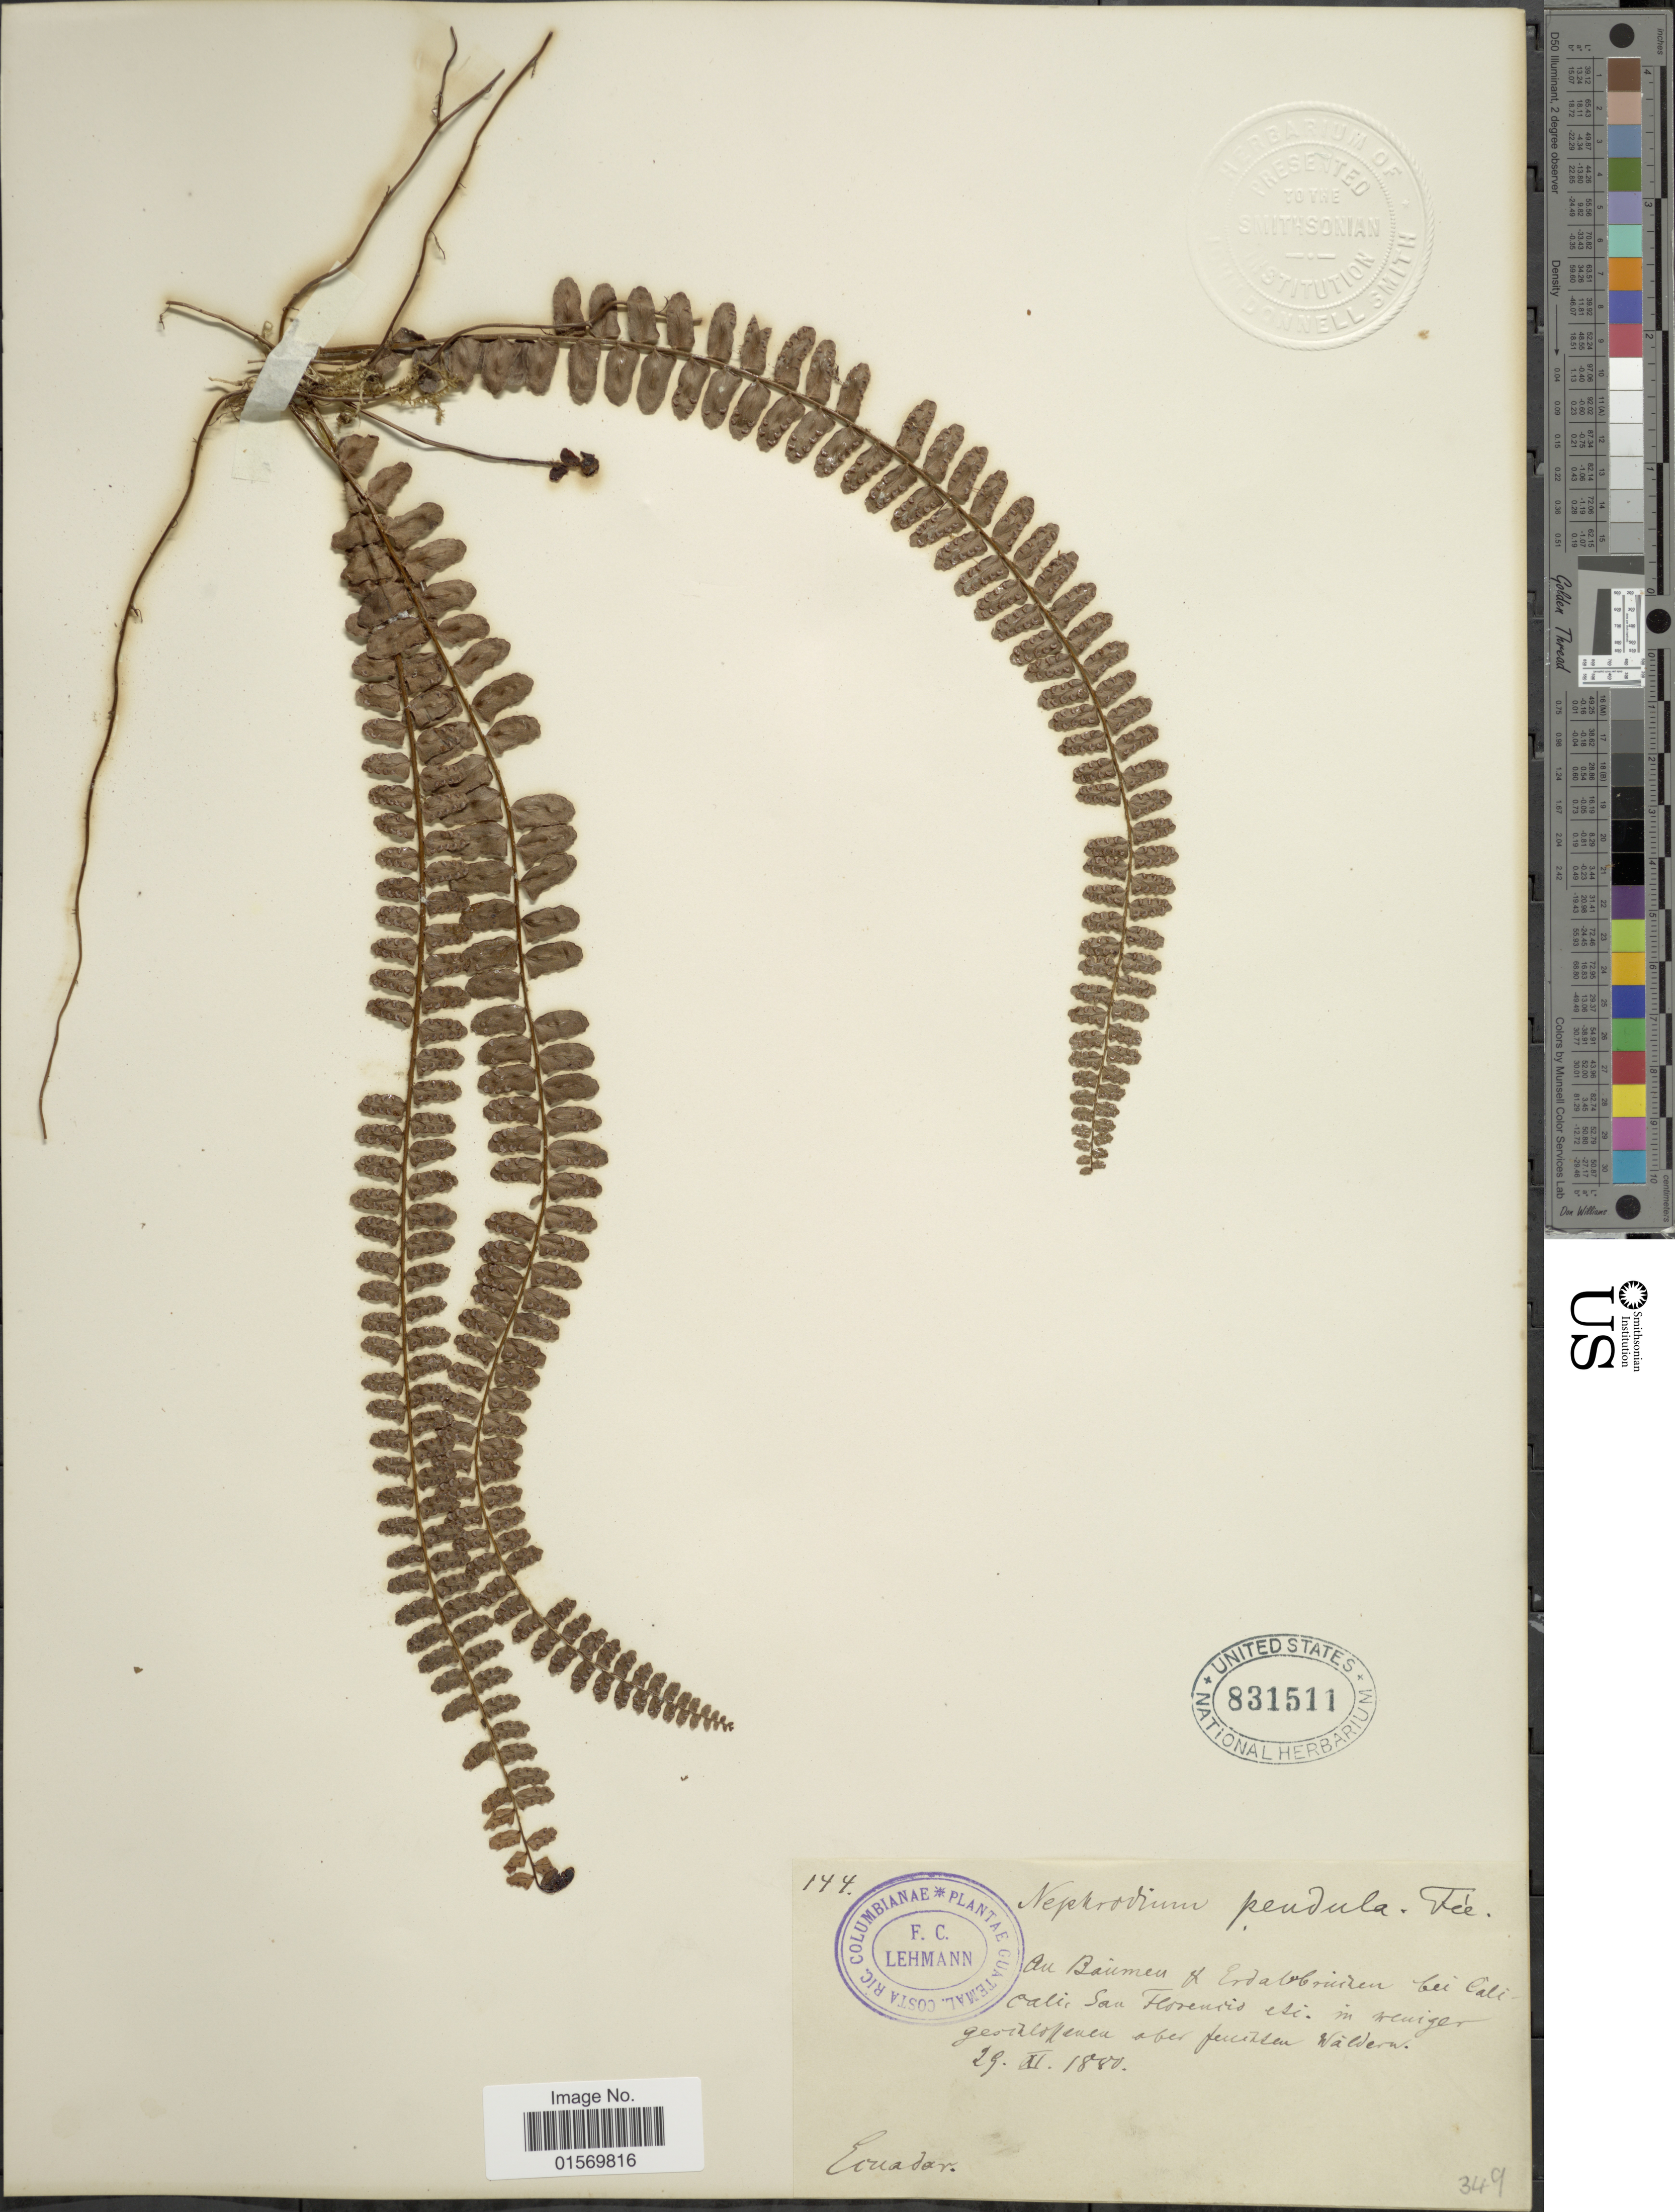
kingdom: Plantae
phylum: Tracheophyta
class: Polypodiopsida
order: Polypodiales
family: Nephrolepidaceae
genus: Nephrolepis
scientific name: Nephrolepis pectinata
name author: (Willd.) Schott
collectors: F. C. Lehmann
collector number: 144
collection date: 1880-11-29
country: Ecuador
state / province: Esmeraldas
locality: bei Cali-Cali, San Francisco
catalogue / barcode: US 831511